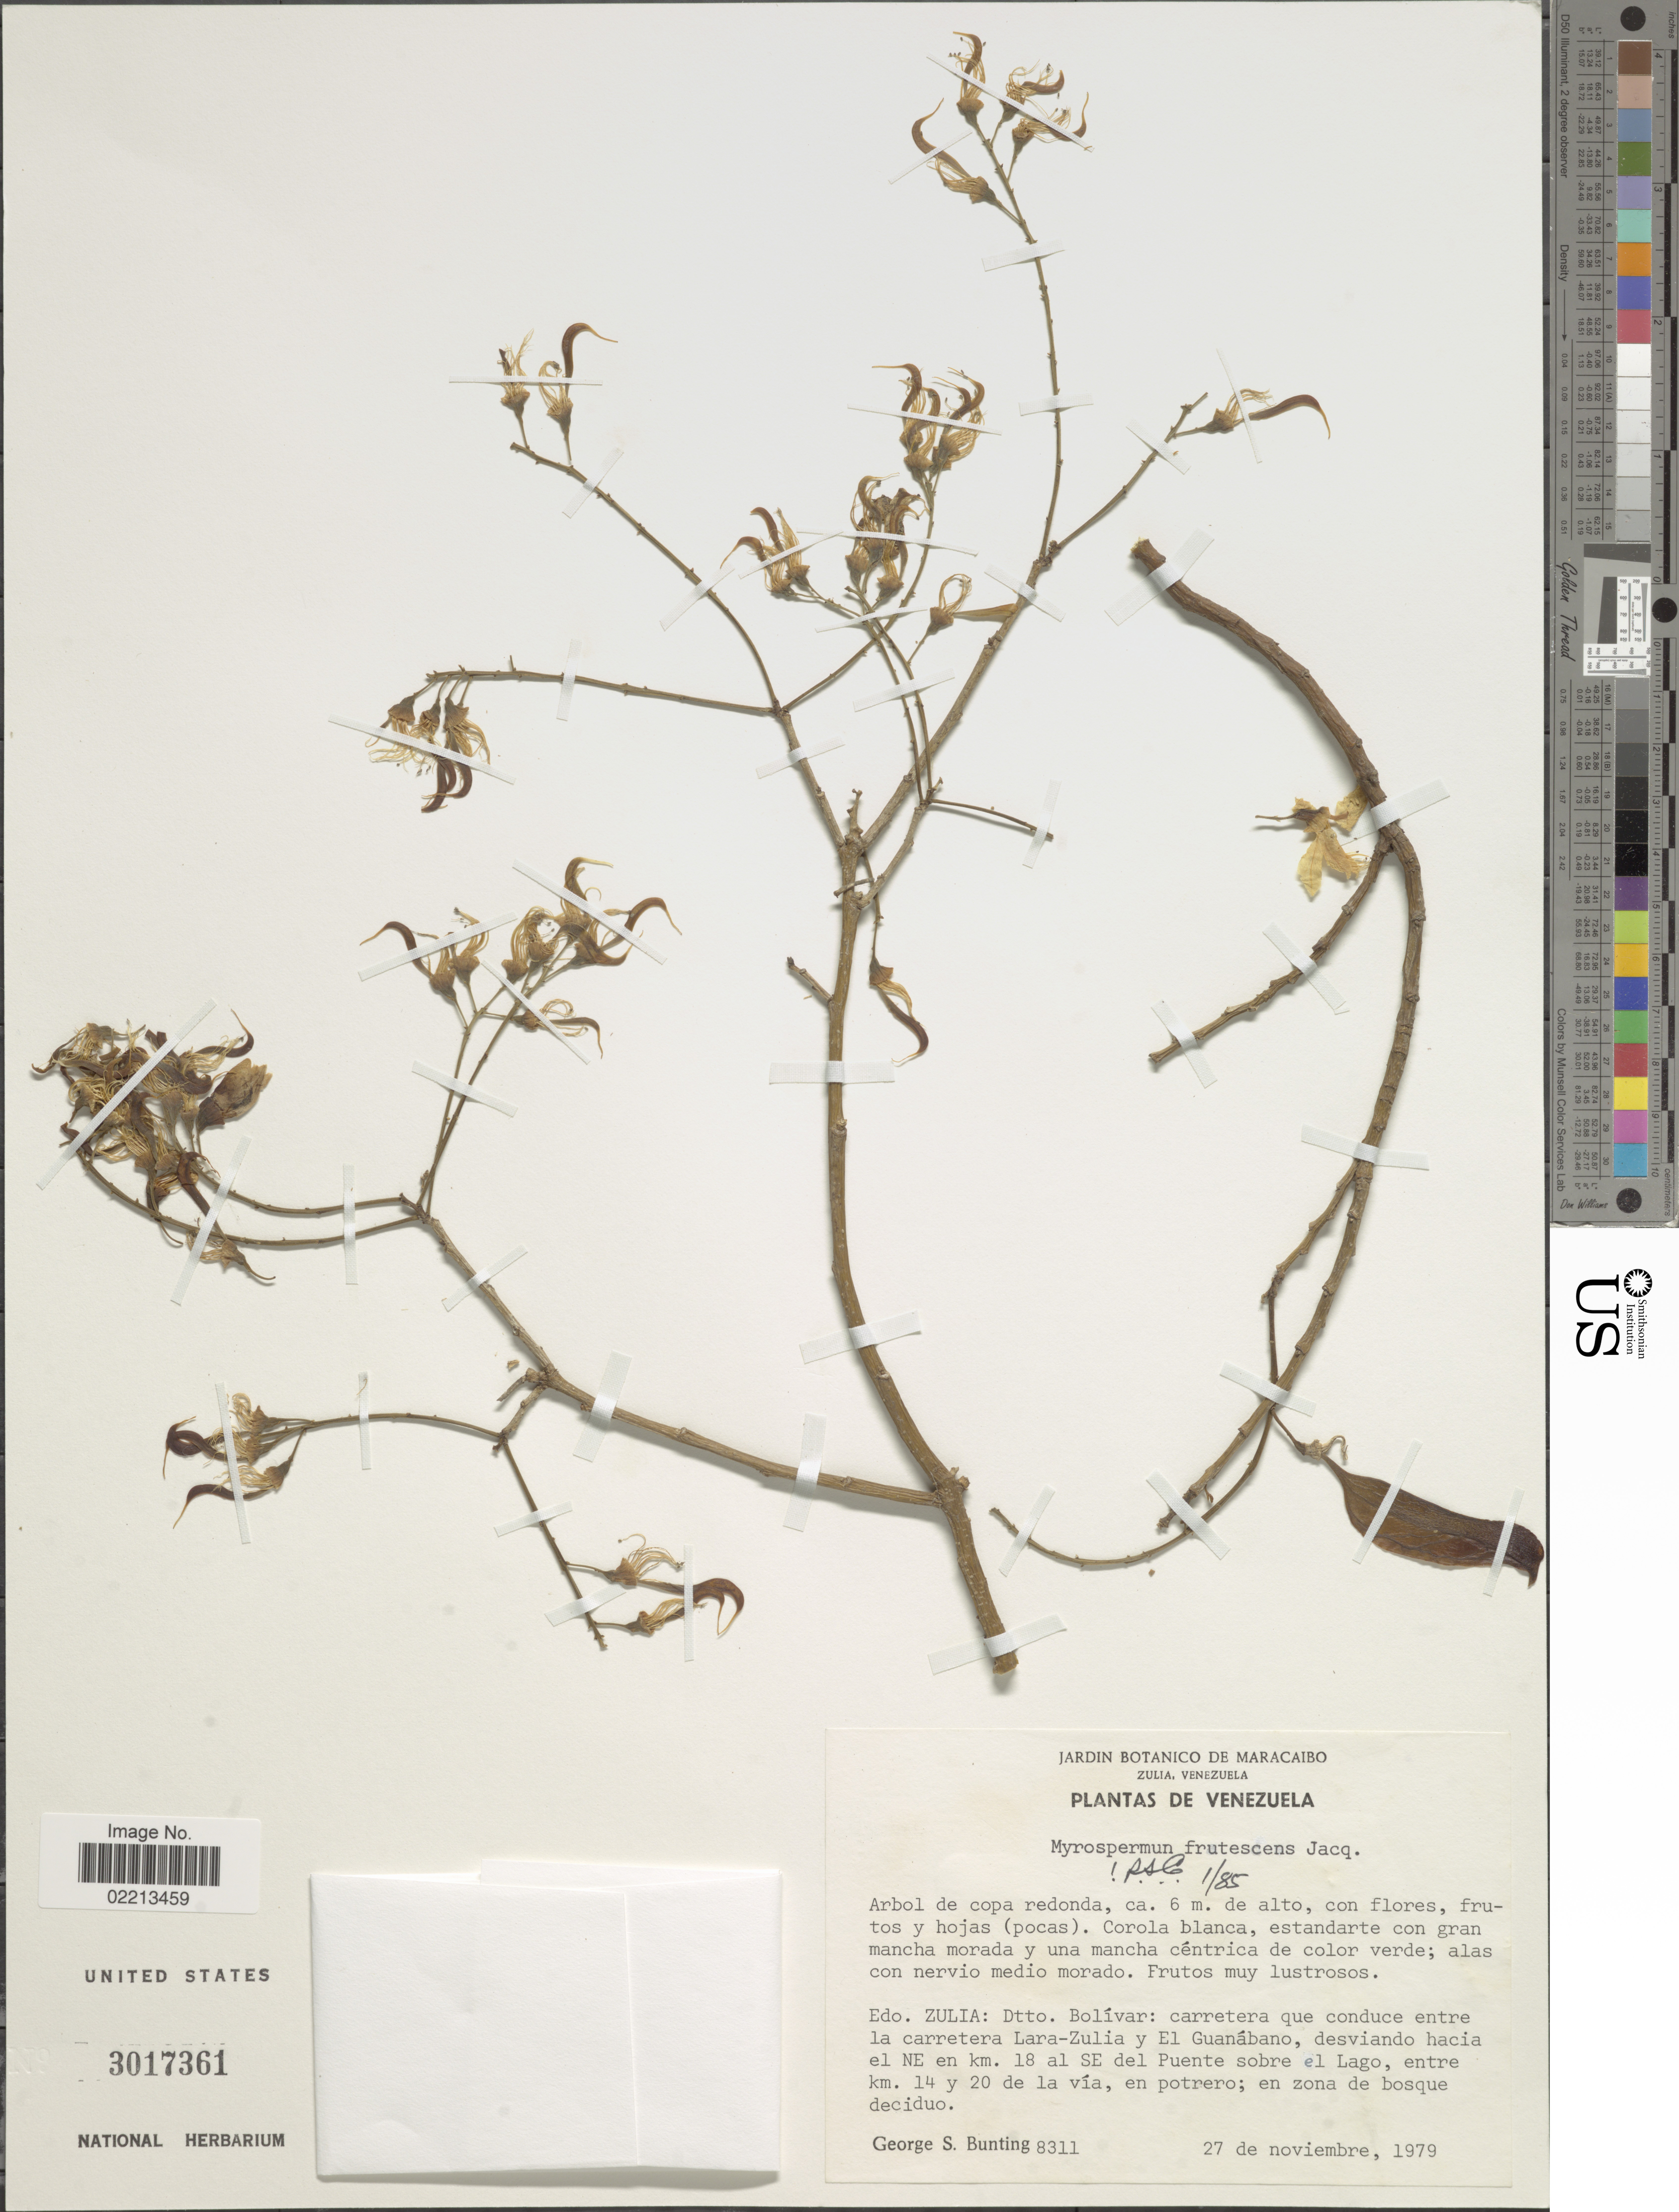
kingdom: Plantae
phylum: Tracheophyta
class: Magnoliopsida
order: Fabales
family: Fabaceae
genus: Myrospermum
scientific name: Myrospermum frutescens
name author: Jacq.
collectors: G. S. Bunting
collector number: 8311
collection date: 1979-11-27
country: Venezuela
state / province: Zulia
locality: Dtto. Bolivar: carretera que conduce entre la carretera Lara-Zulia y El Guanabano, desviando hacia el NE en km. 18 al SE del Puente sobre el Lago, entre km. 14 y 20 de la via, en potrero; en zona de bosque deciduo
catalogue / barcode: US 3017361